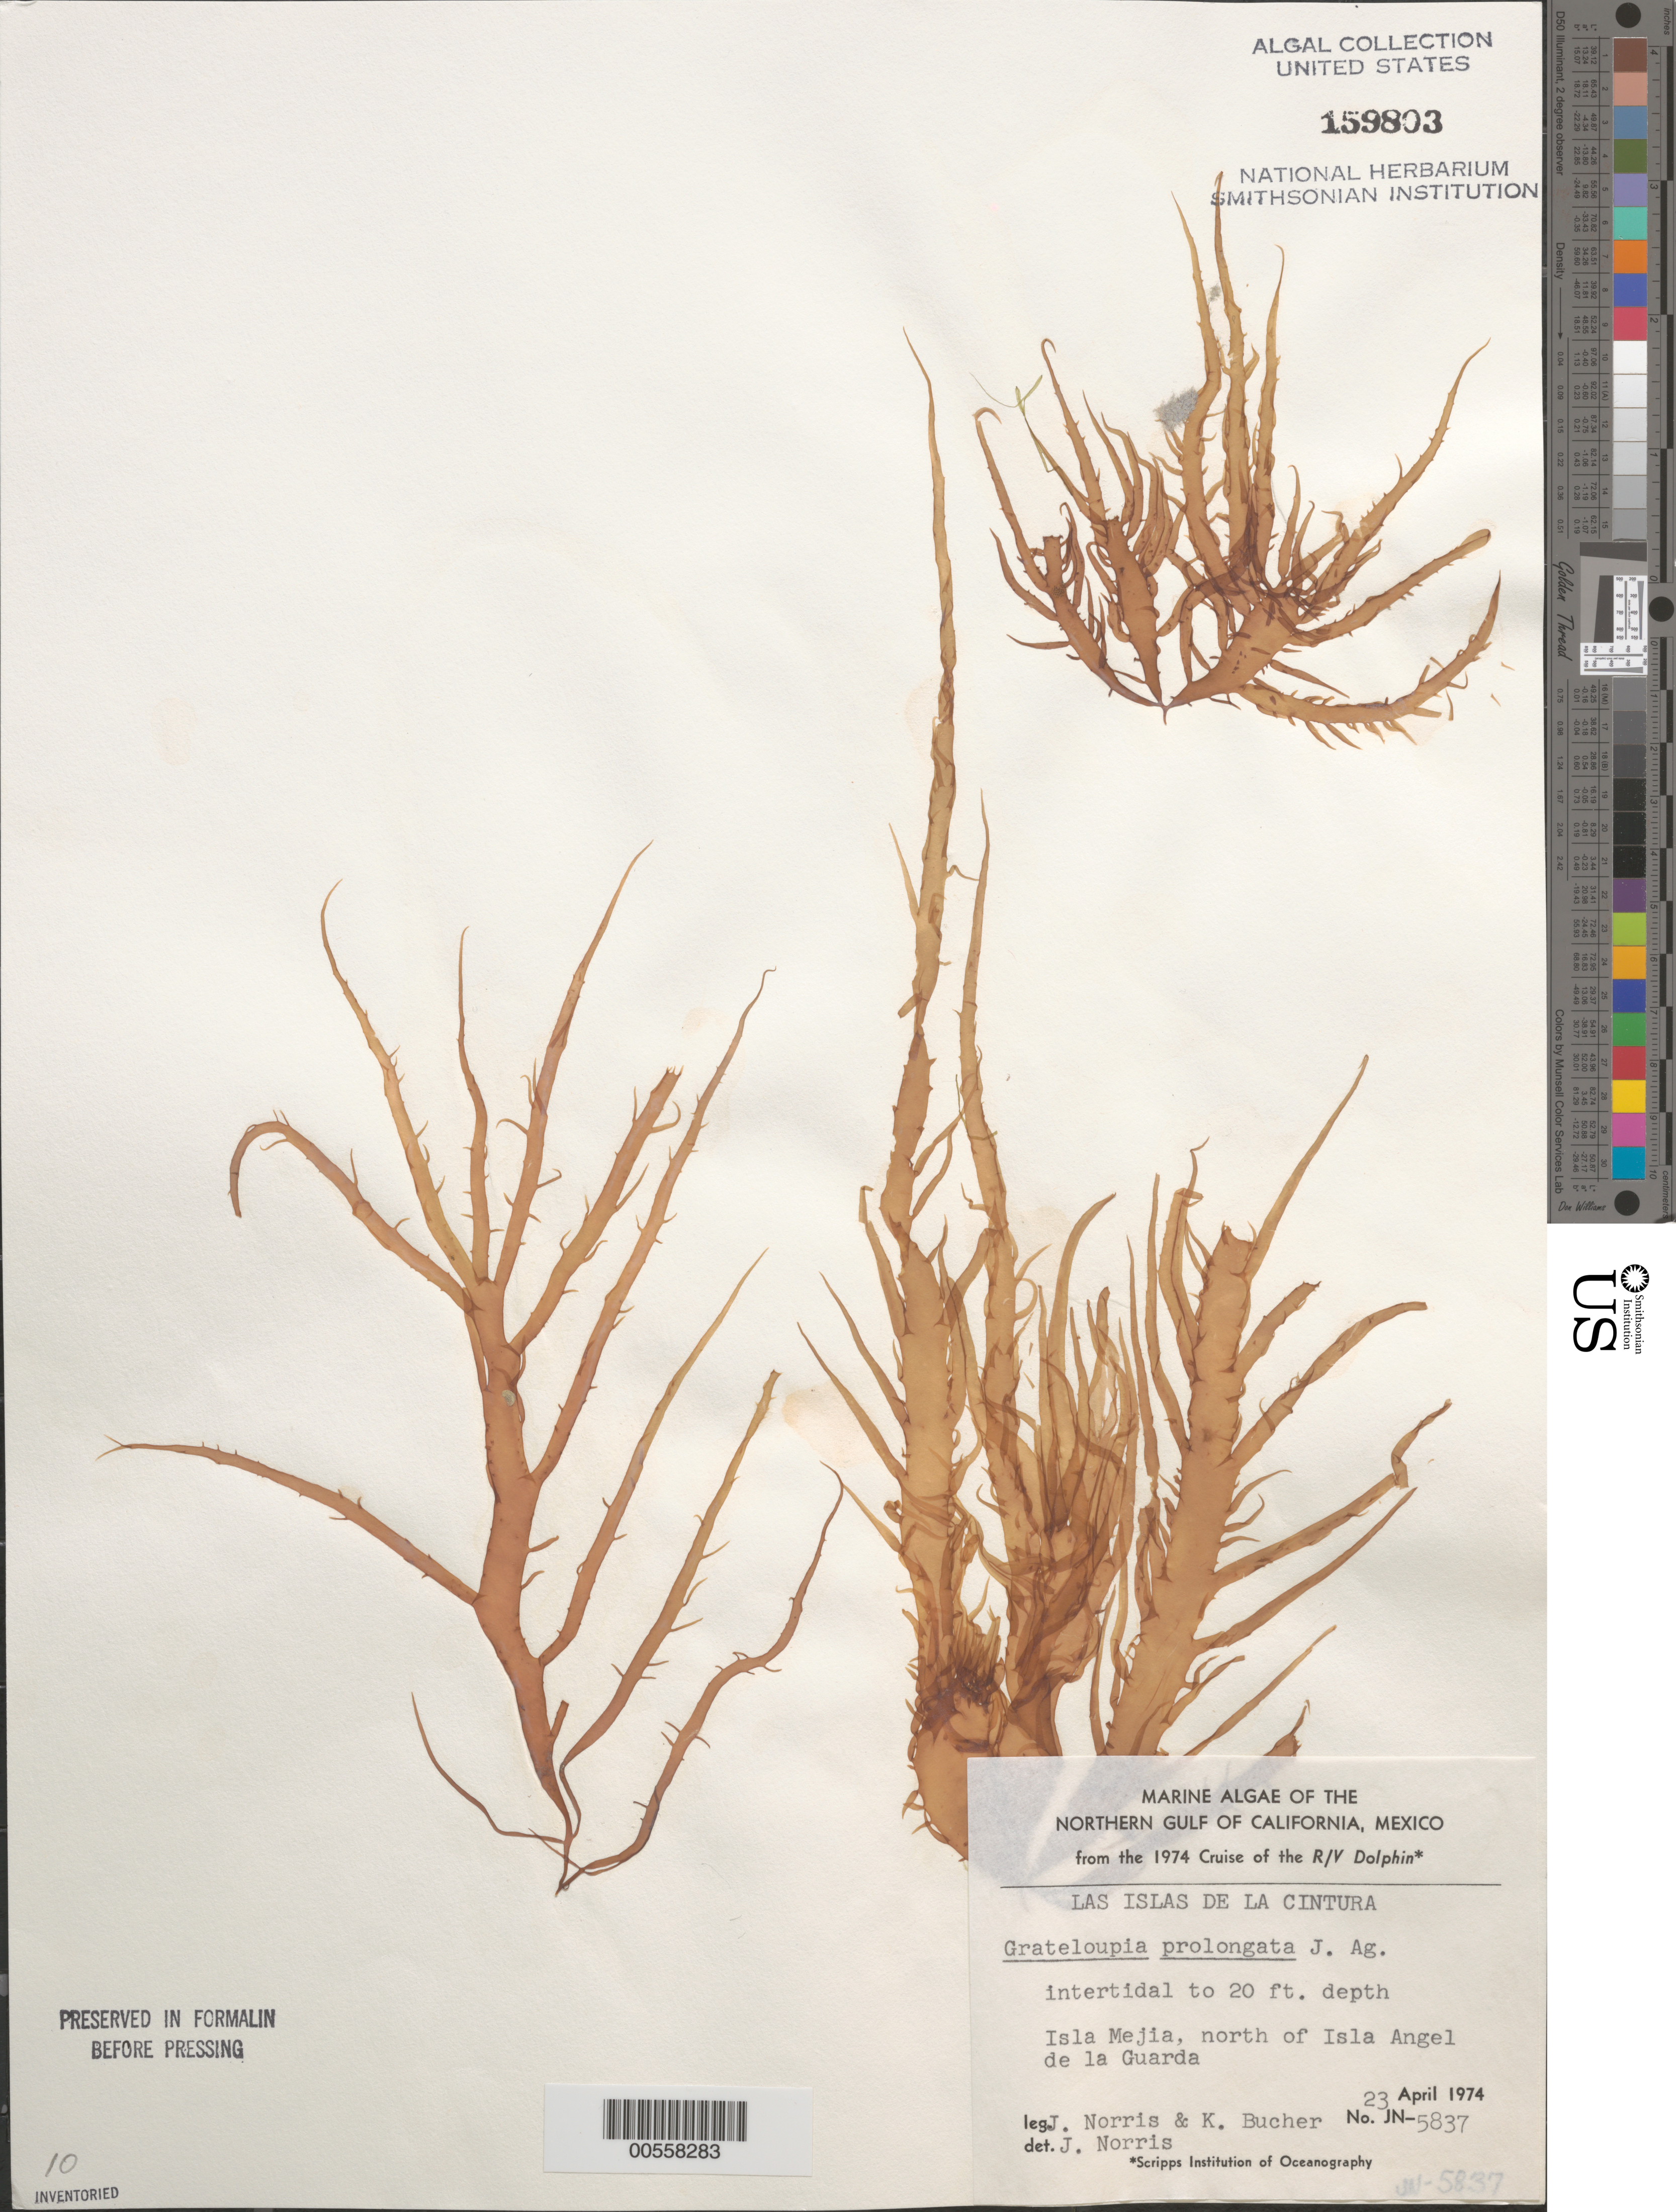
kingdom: Plantae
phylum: Rhodophyta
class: Florideophyceae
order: Halymeniales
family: Halymeniaceae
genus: Grateloupia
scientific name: Grateloupia prolongata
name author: J. Agardh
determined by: Norris, James N.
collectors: J. N. Norris & K. E. Bucher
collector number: JN-5837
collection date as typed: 23 Apr 1974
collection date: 1974-04-23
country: Mexico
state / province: Baja California Norte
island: Isla Mejia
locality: North of Isla Angel de la Guarda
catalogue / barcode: US 159803